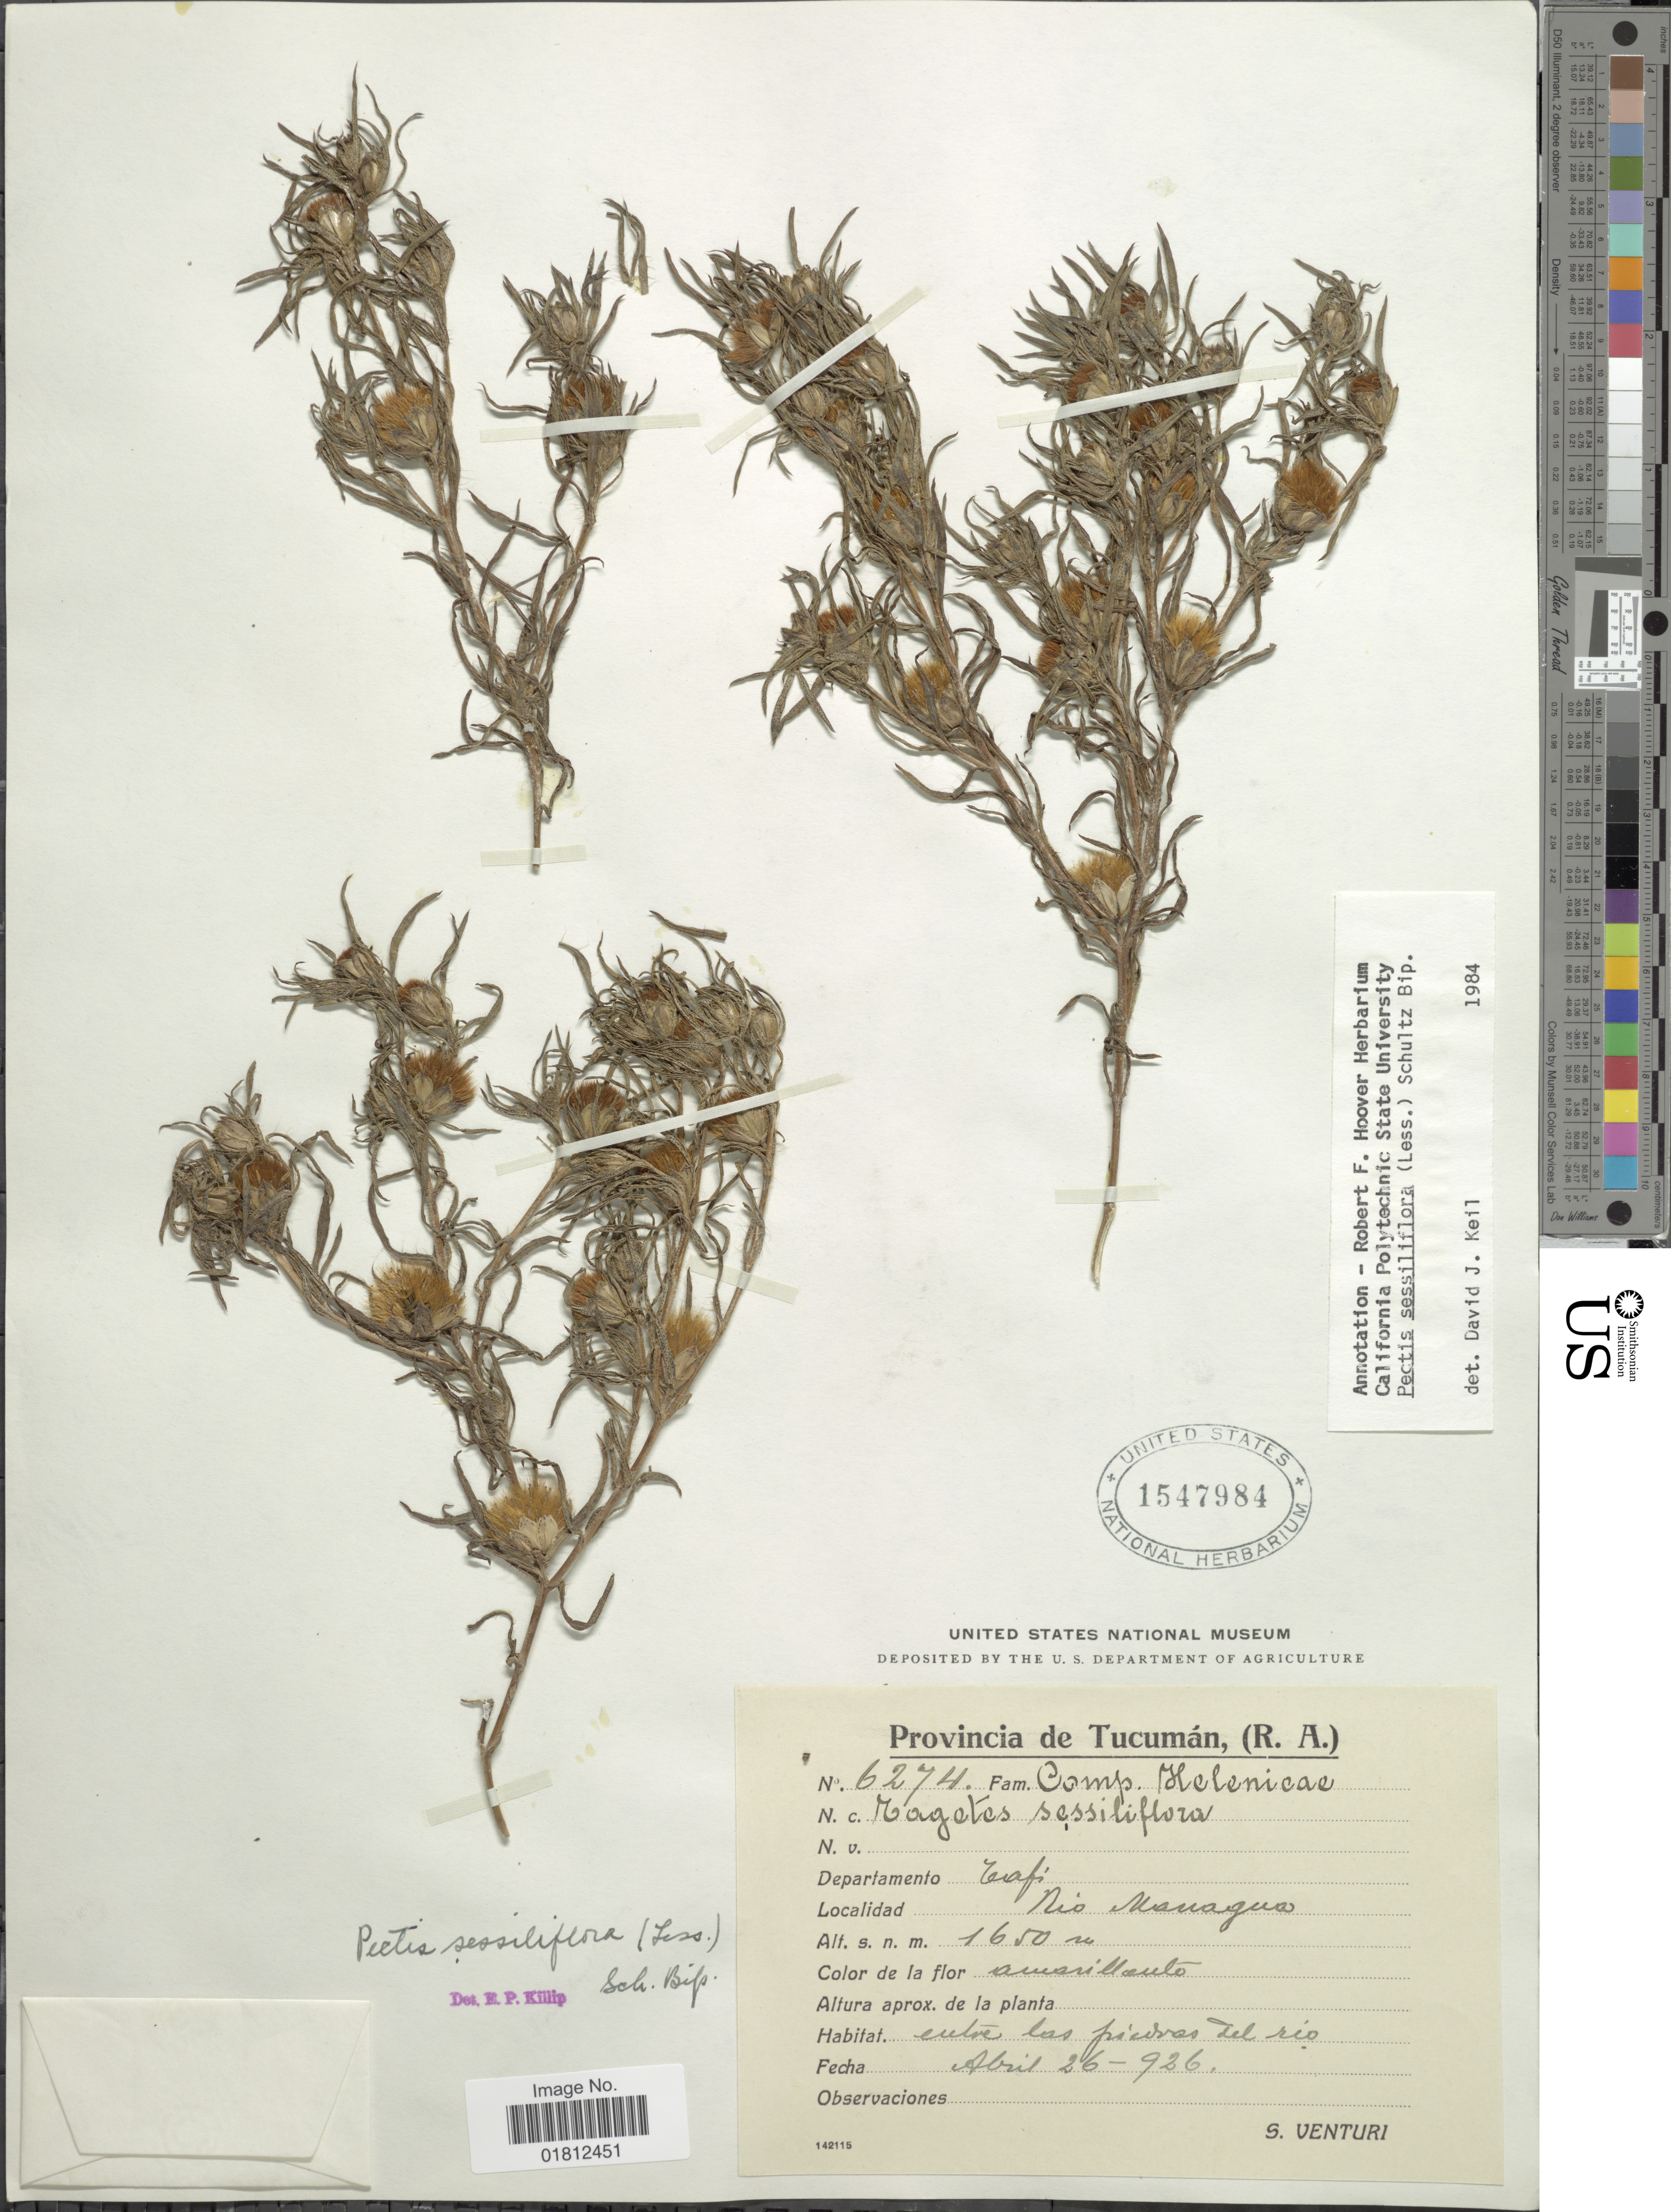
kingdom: Plantae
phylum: Tracheophyta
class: Magnoliopsida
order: Asterales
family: Asteraceae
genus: Pectis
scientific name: Pectis sessiliflora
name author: (Less.) Sch. Bip.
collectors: S. Venturi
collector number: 6274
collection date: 1926-04-26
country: Argentina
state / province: Tucuman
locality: R.A., Departamento Tafi, Rio Managua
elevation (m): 1650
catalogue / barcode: US 1547984